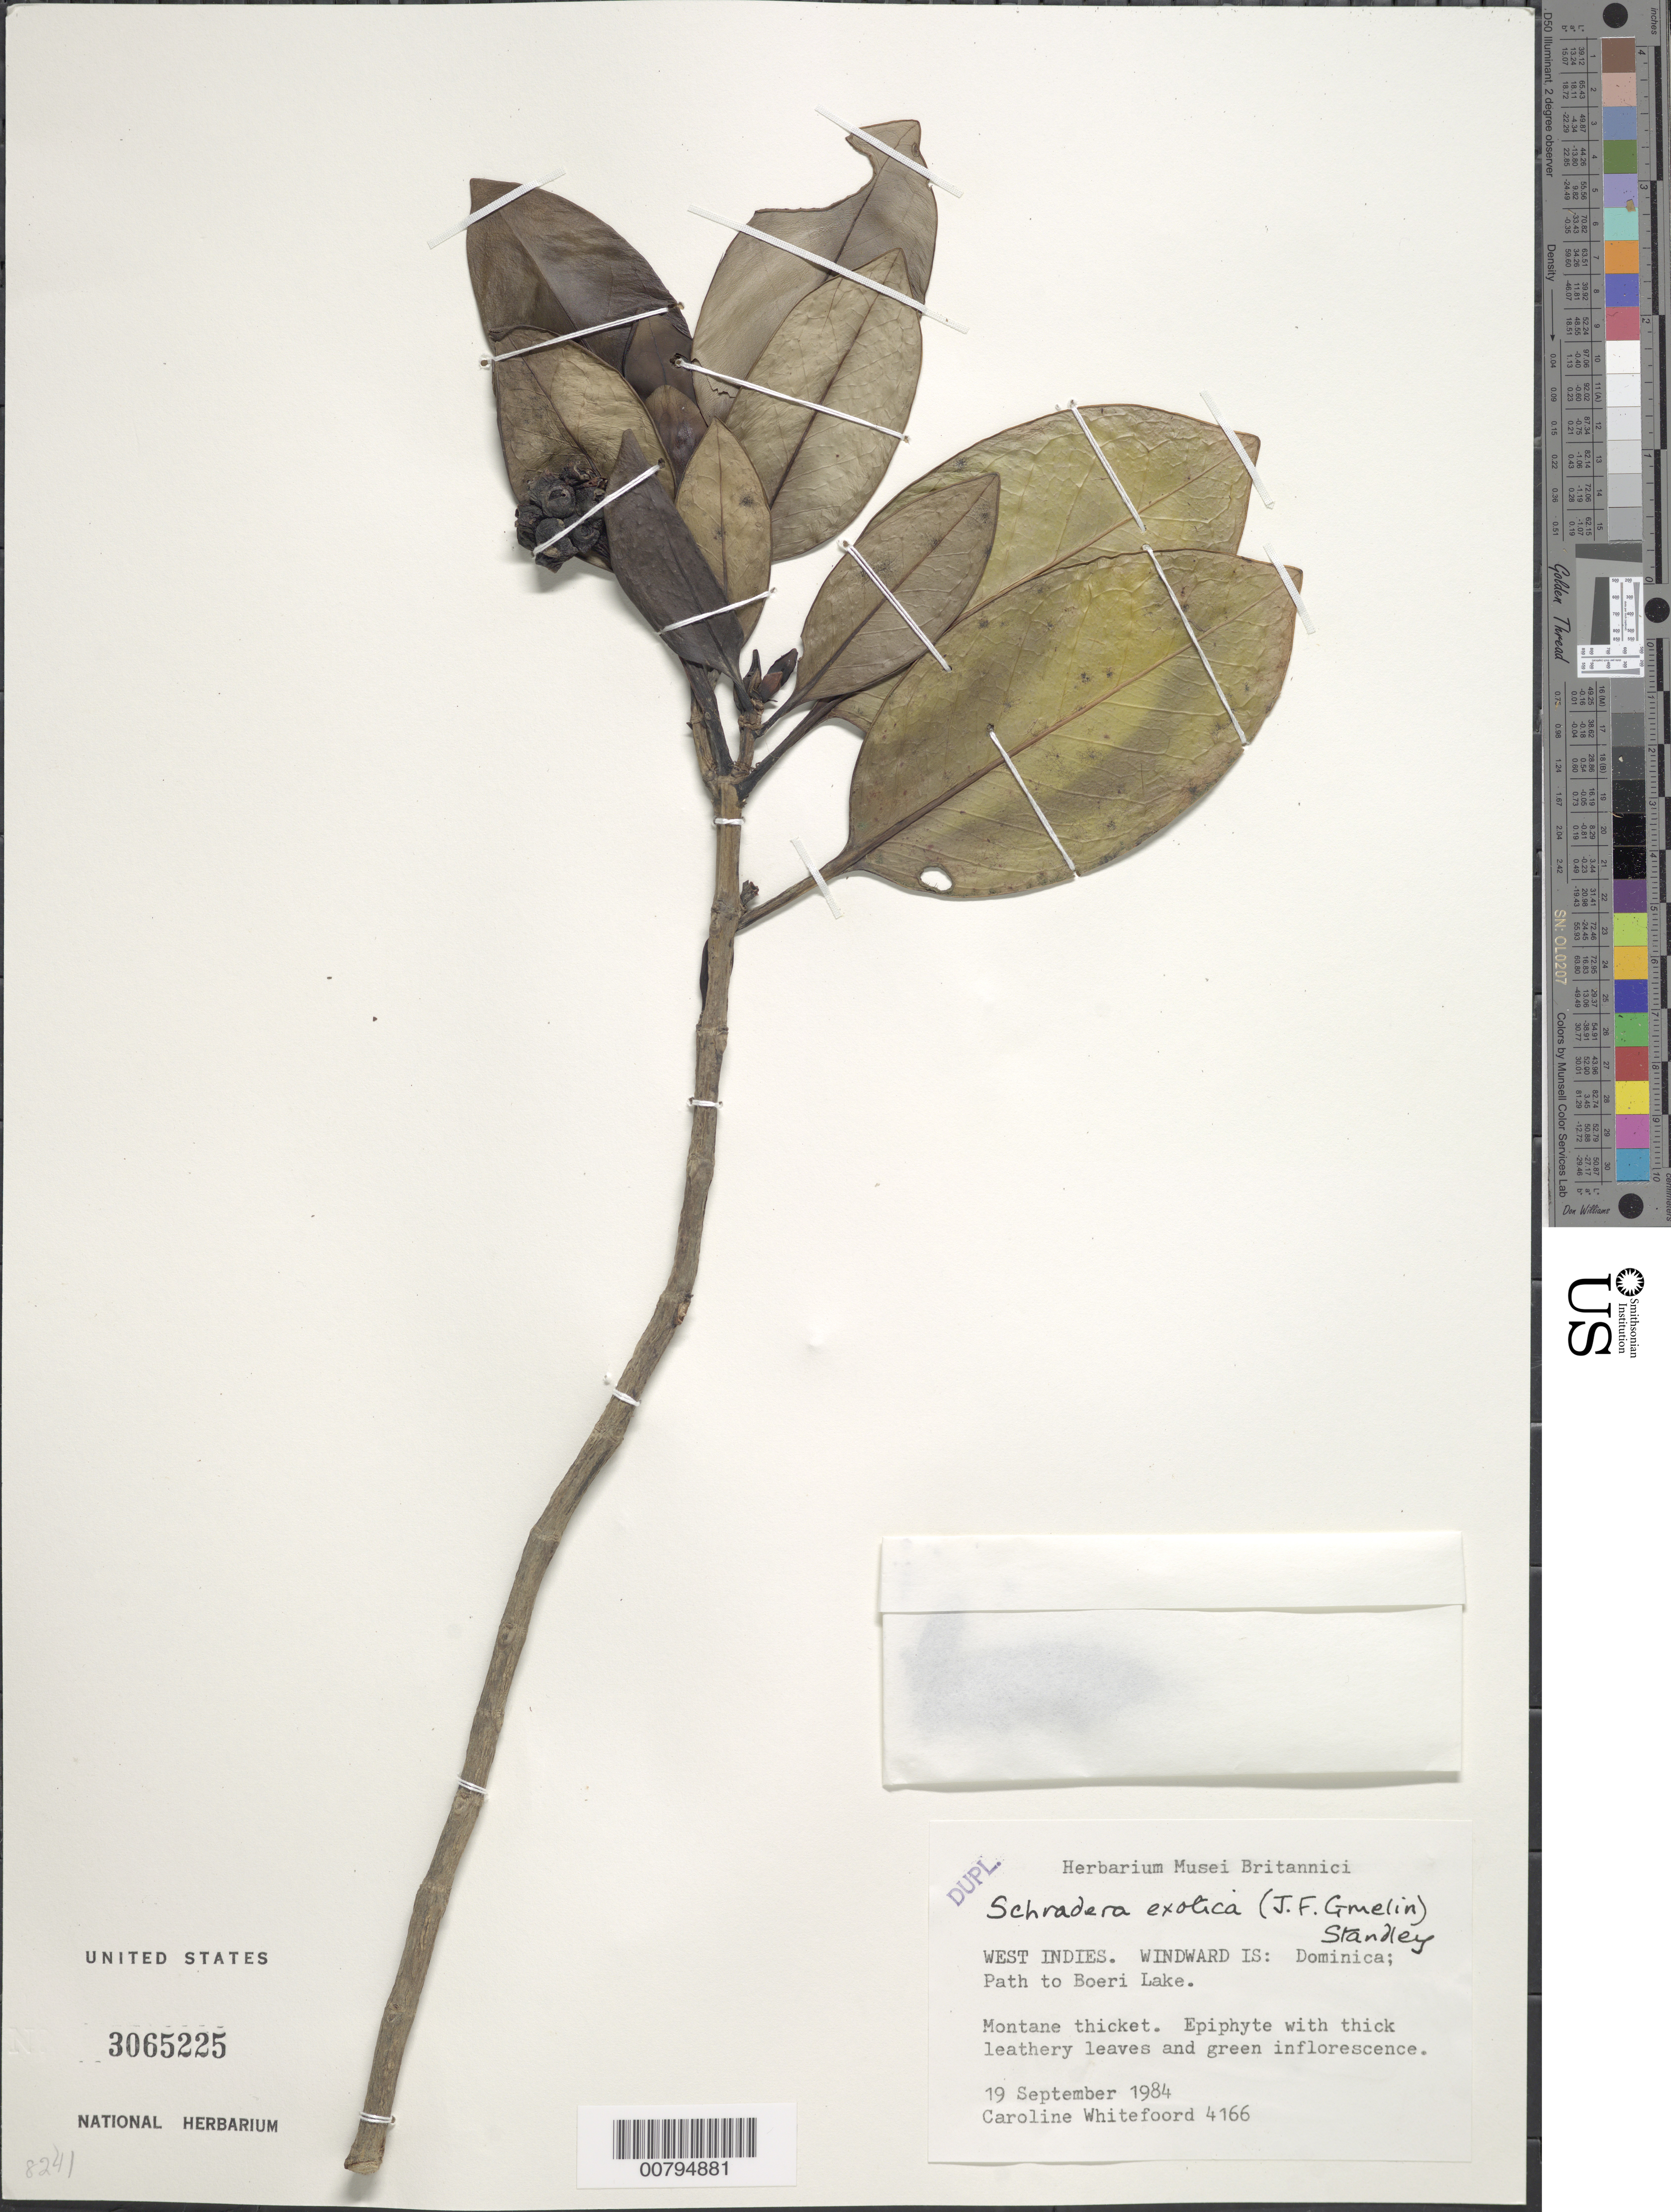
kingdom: Plantae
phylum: Tracheophyta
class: Magnoliopsida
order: Gentianales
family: Rubiaceae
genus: Schradera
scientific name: Schradera exotica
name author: (J.F. Gmel.) Standl.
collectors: C. Whitefoord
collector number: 4166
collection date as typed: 19 Sep 1984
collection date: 1984-09-19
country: Dominica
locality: Path to Boeri Lake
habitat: Montane thicket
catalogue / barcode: US 3065225